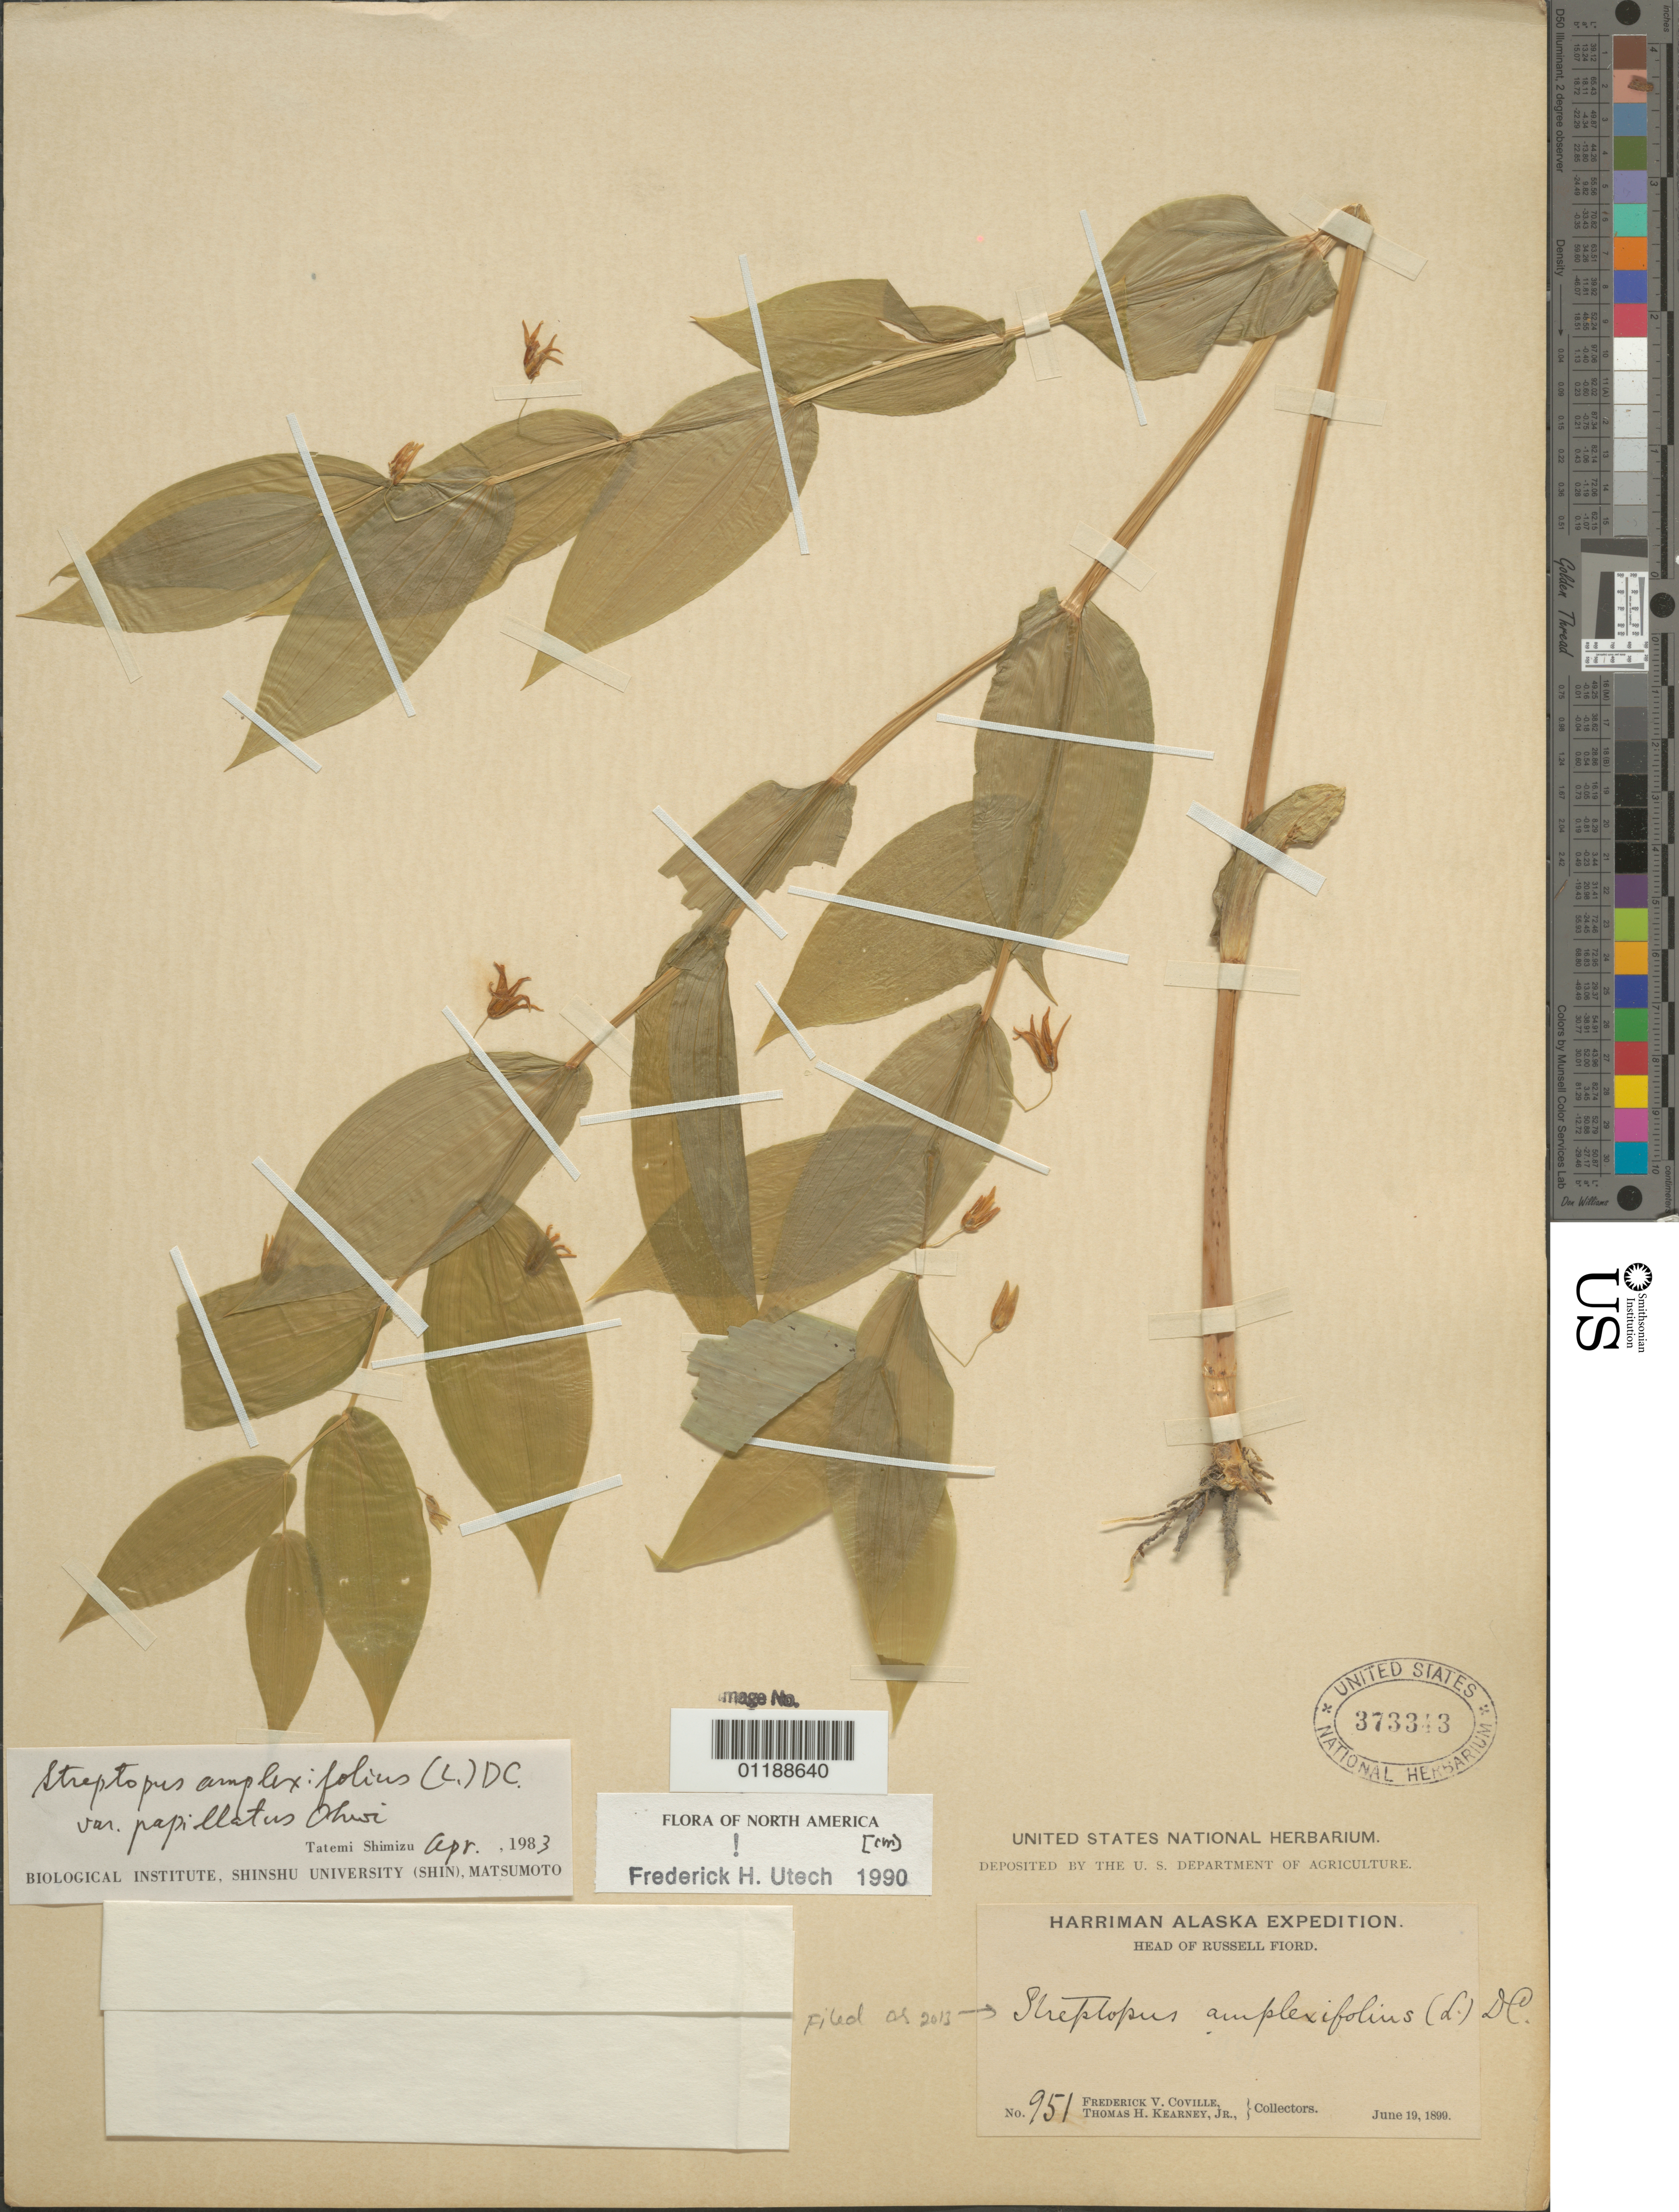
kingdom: Plantae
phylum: Tracheophyta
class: Liliopsida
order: Liliales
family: Liliaceae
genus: Streptopus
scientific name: Streptopus amplexifolius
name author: DC.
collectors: F. V. Coville & T. H. Kearney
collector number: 951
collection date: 1899-06-19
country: United States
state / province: Alaska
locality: Head of Russell Fiord.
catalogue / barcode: US 373343